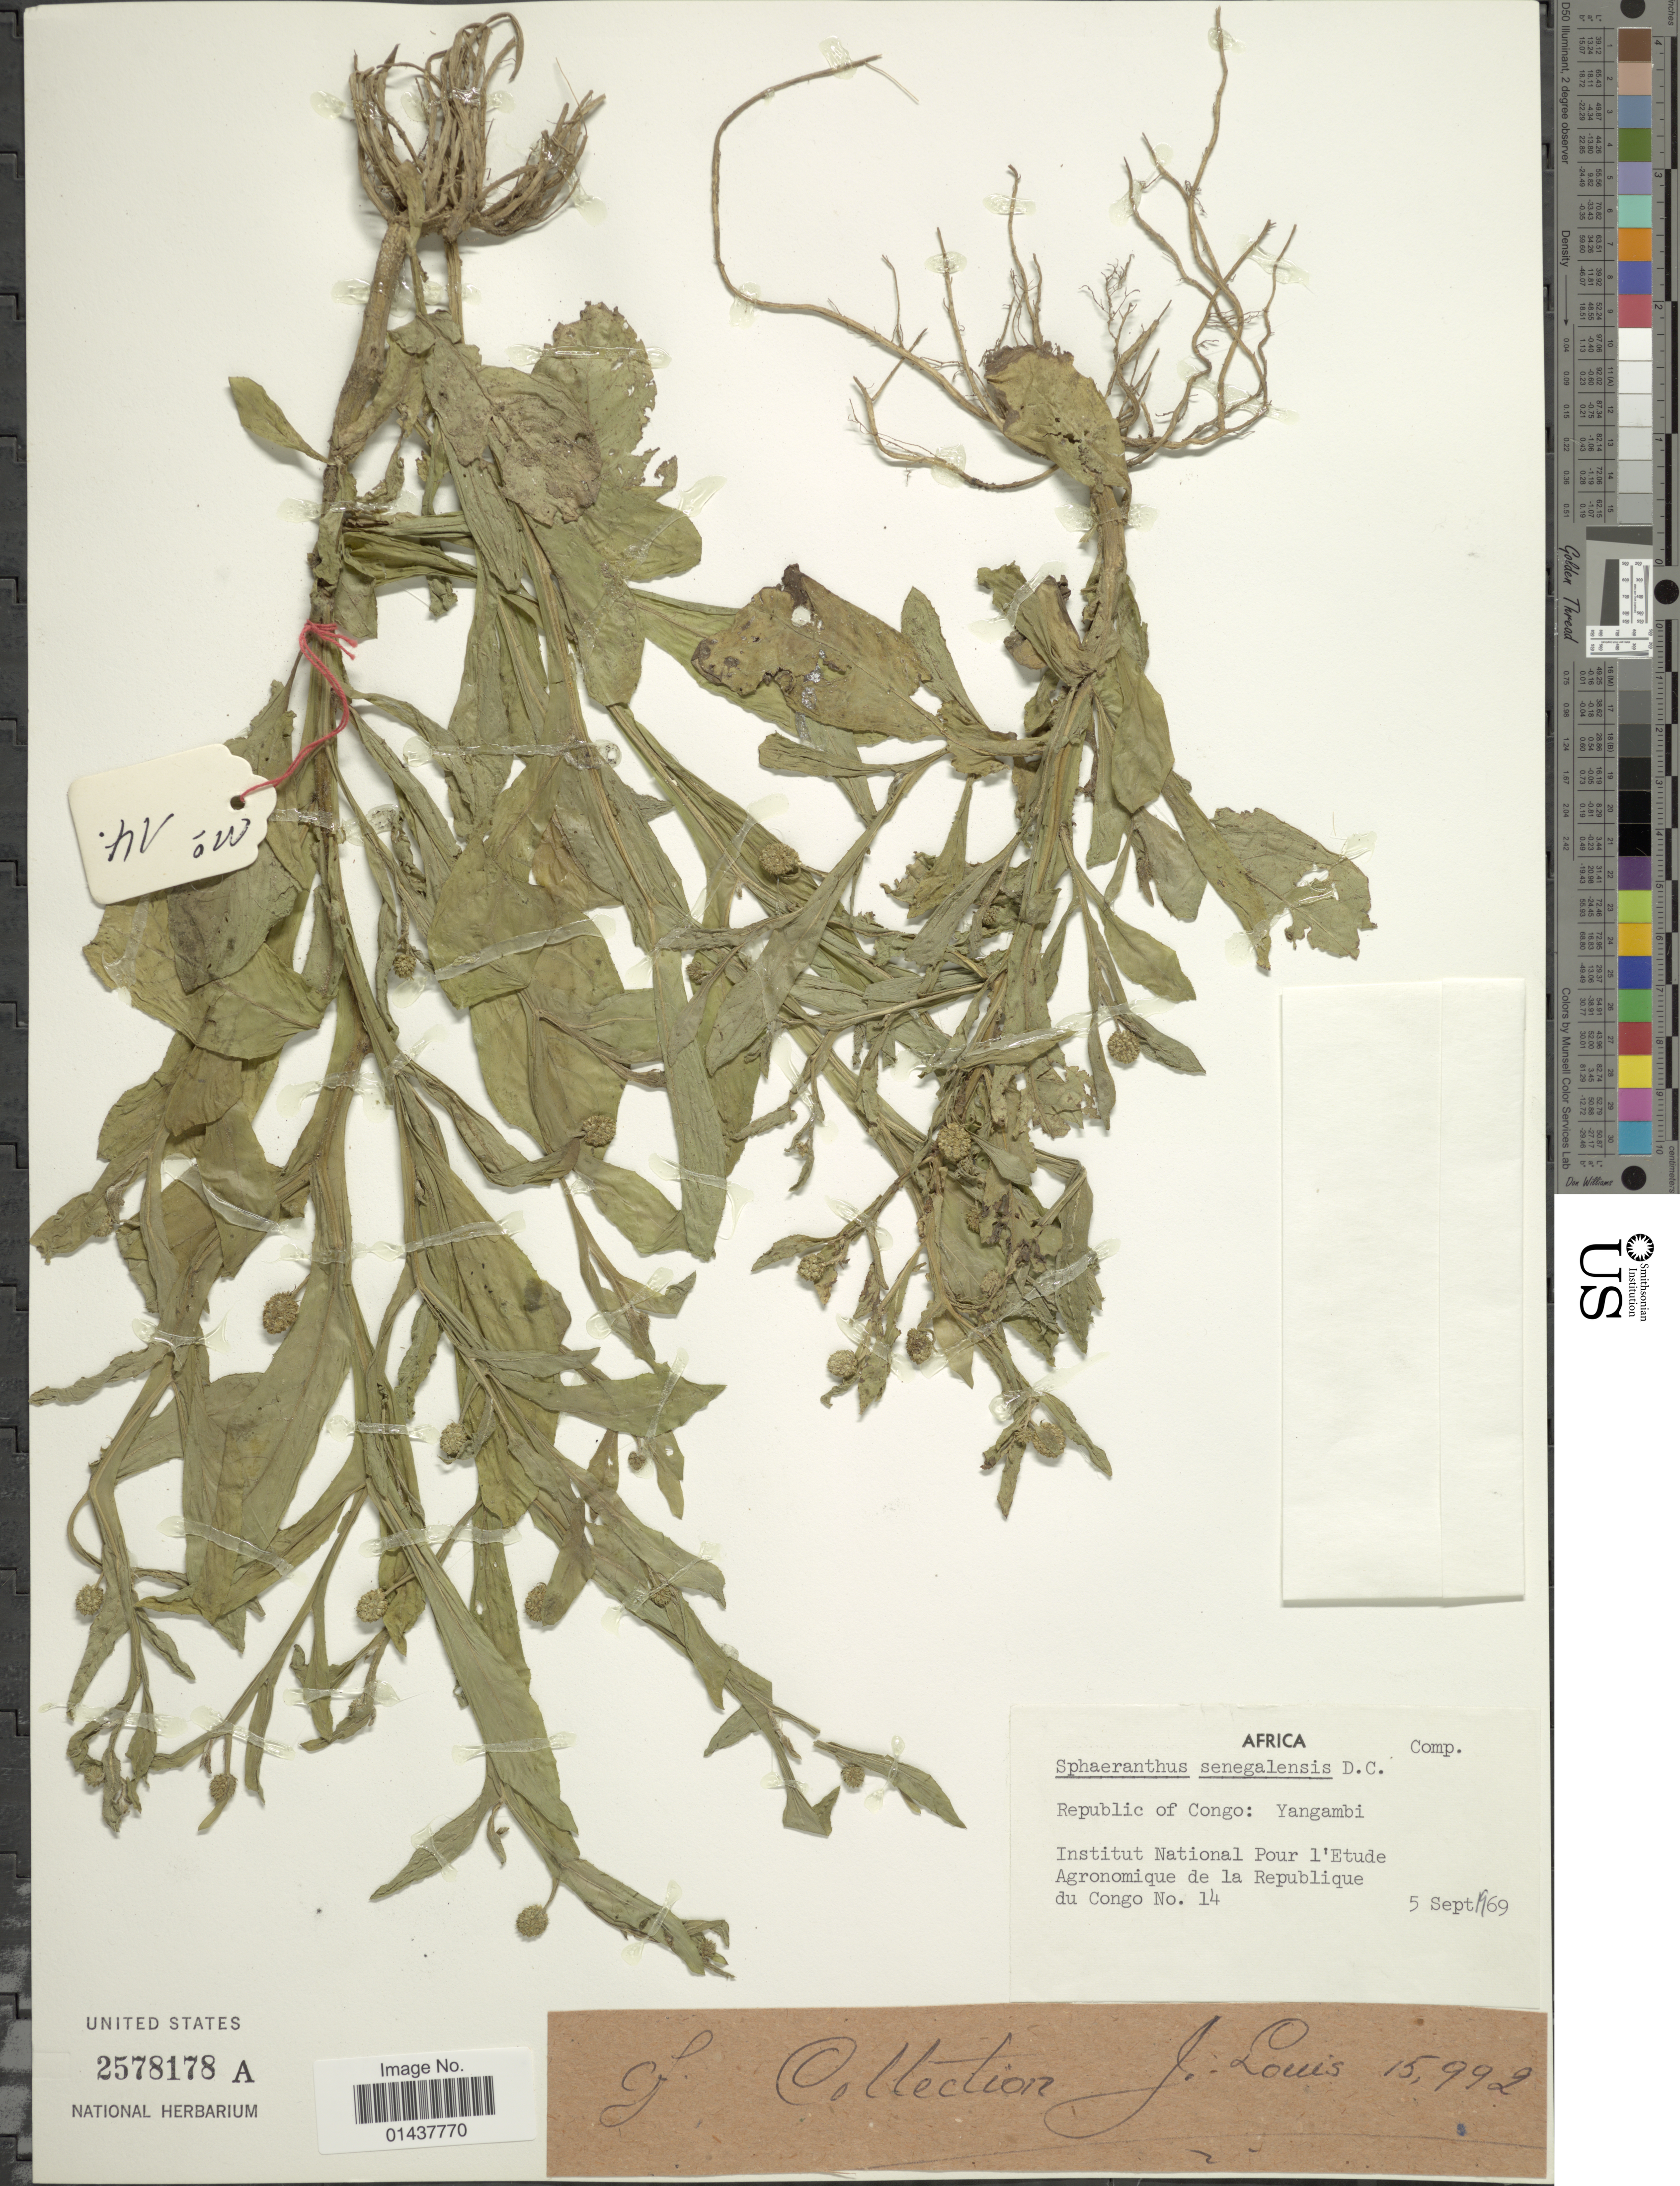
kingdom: Plantae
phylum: Tracheophyta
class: Magnoliopsida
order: Asterales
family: Asteraceae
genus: Sphaeranthus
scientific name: Sphaeranthus senegalensis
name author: DC.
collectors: Institut National pour l'Etude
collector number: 14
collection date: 1969-09-05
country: Congo, Republic of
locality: Republic of Congo: Yangambi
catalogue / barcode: US 2578178A